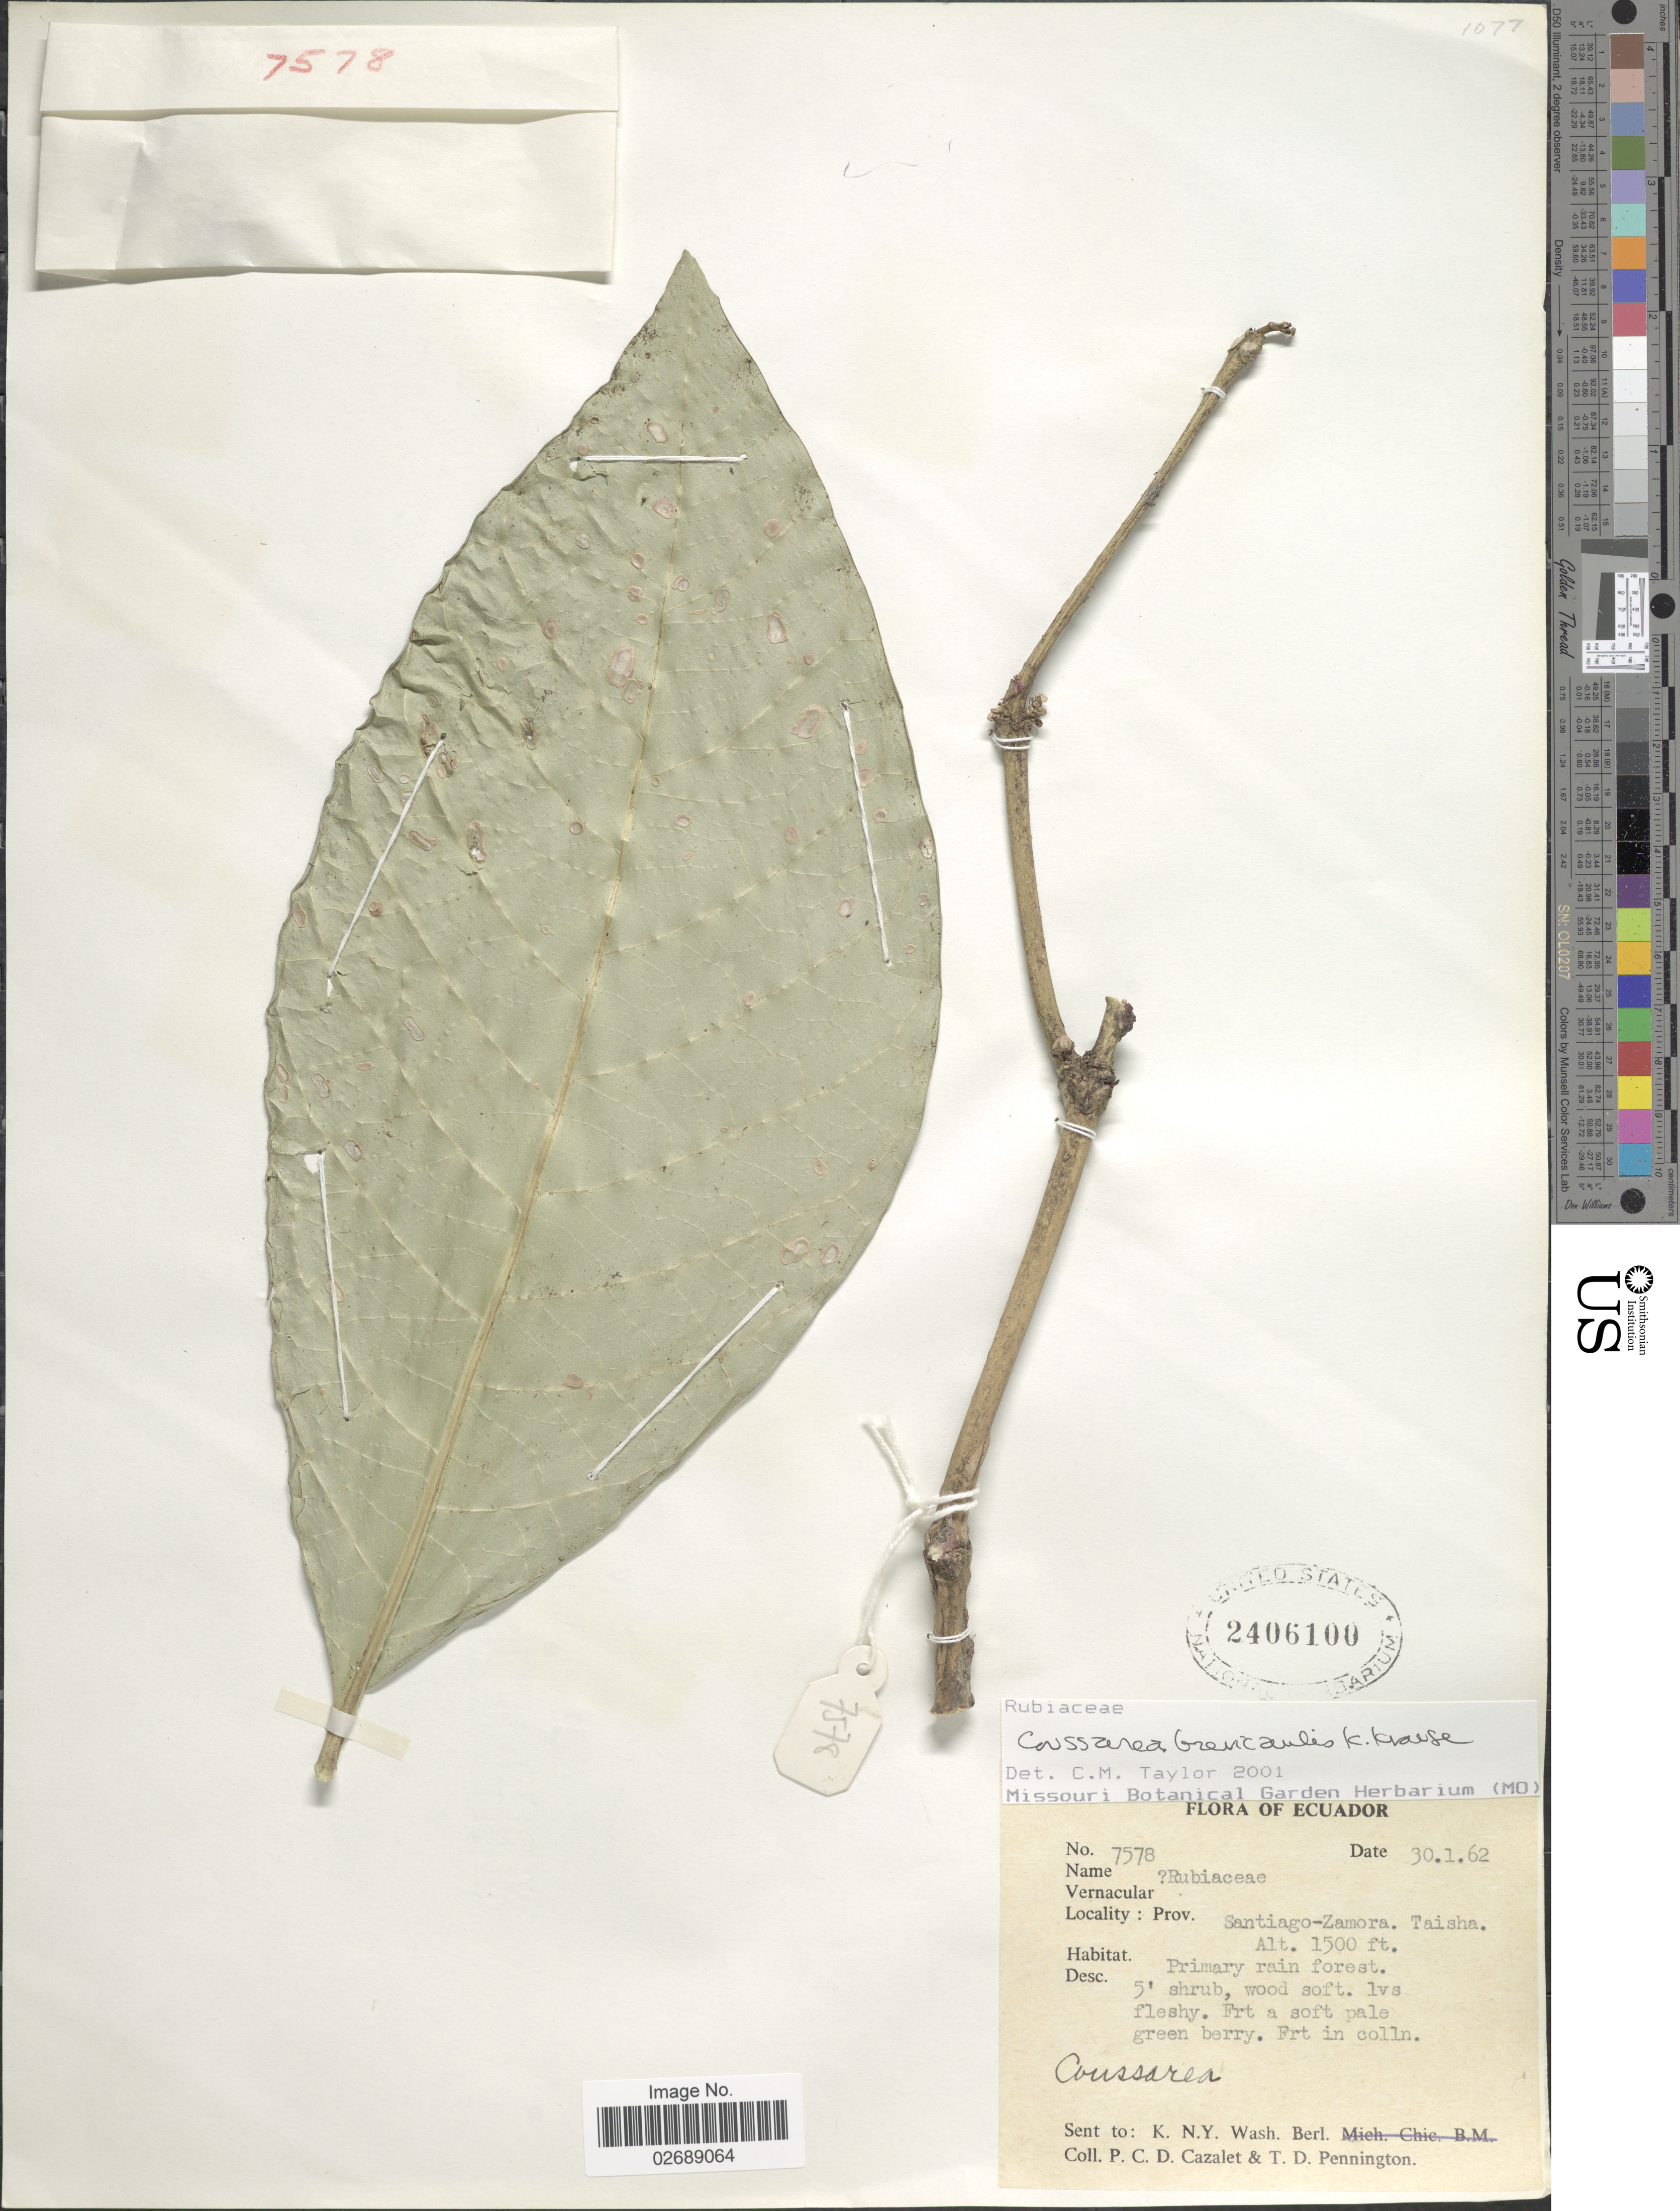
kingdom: Plantae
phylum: Tracheophyta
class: Magnoliopsida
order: Gentianales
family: Rubiaceae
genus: Coussarea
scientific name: Coussarea brevicaulis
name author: K. Krause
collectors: P. C. D. Cazalet & T. D. Pennington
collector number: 7578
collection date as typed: Transcribed d/m/y: 30/1/62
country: Ecuador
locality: Santiago-Zamora. Taisha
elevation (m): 457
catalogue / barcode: US 2406100